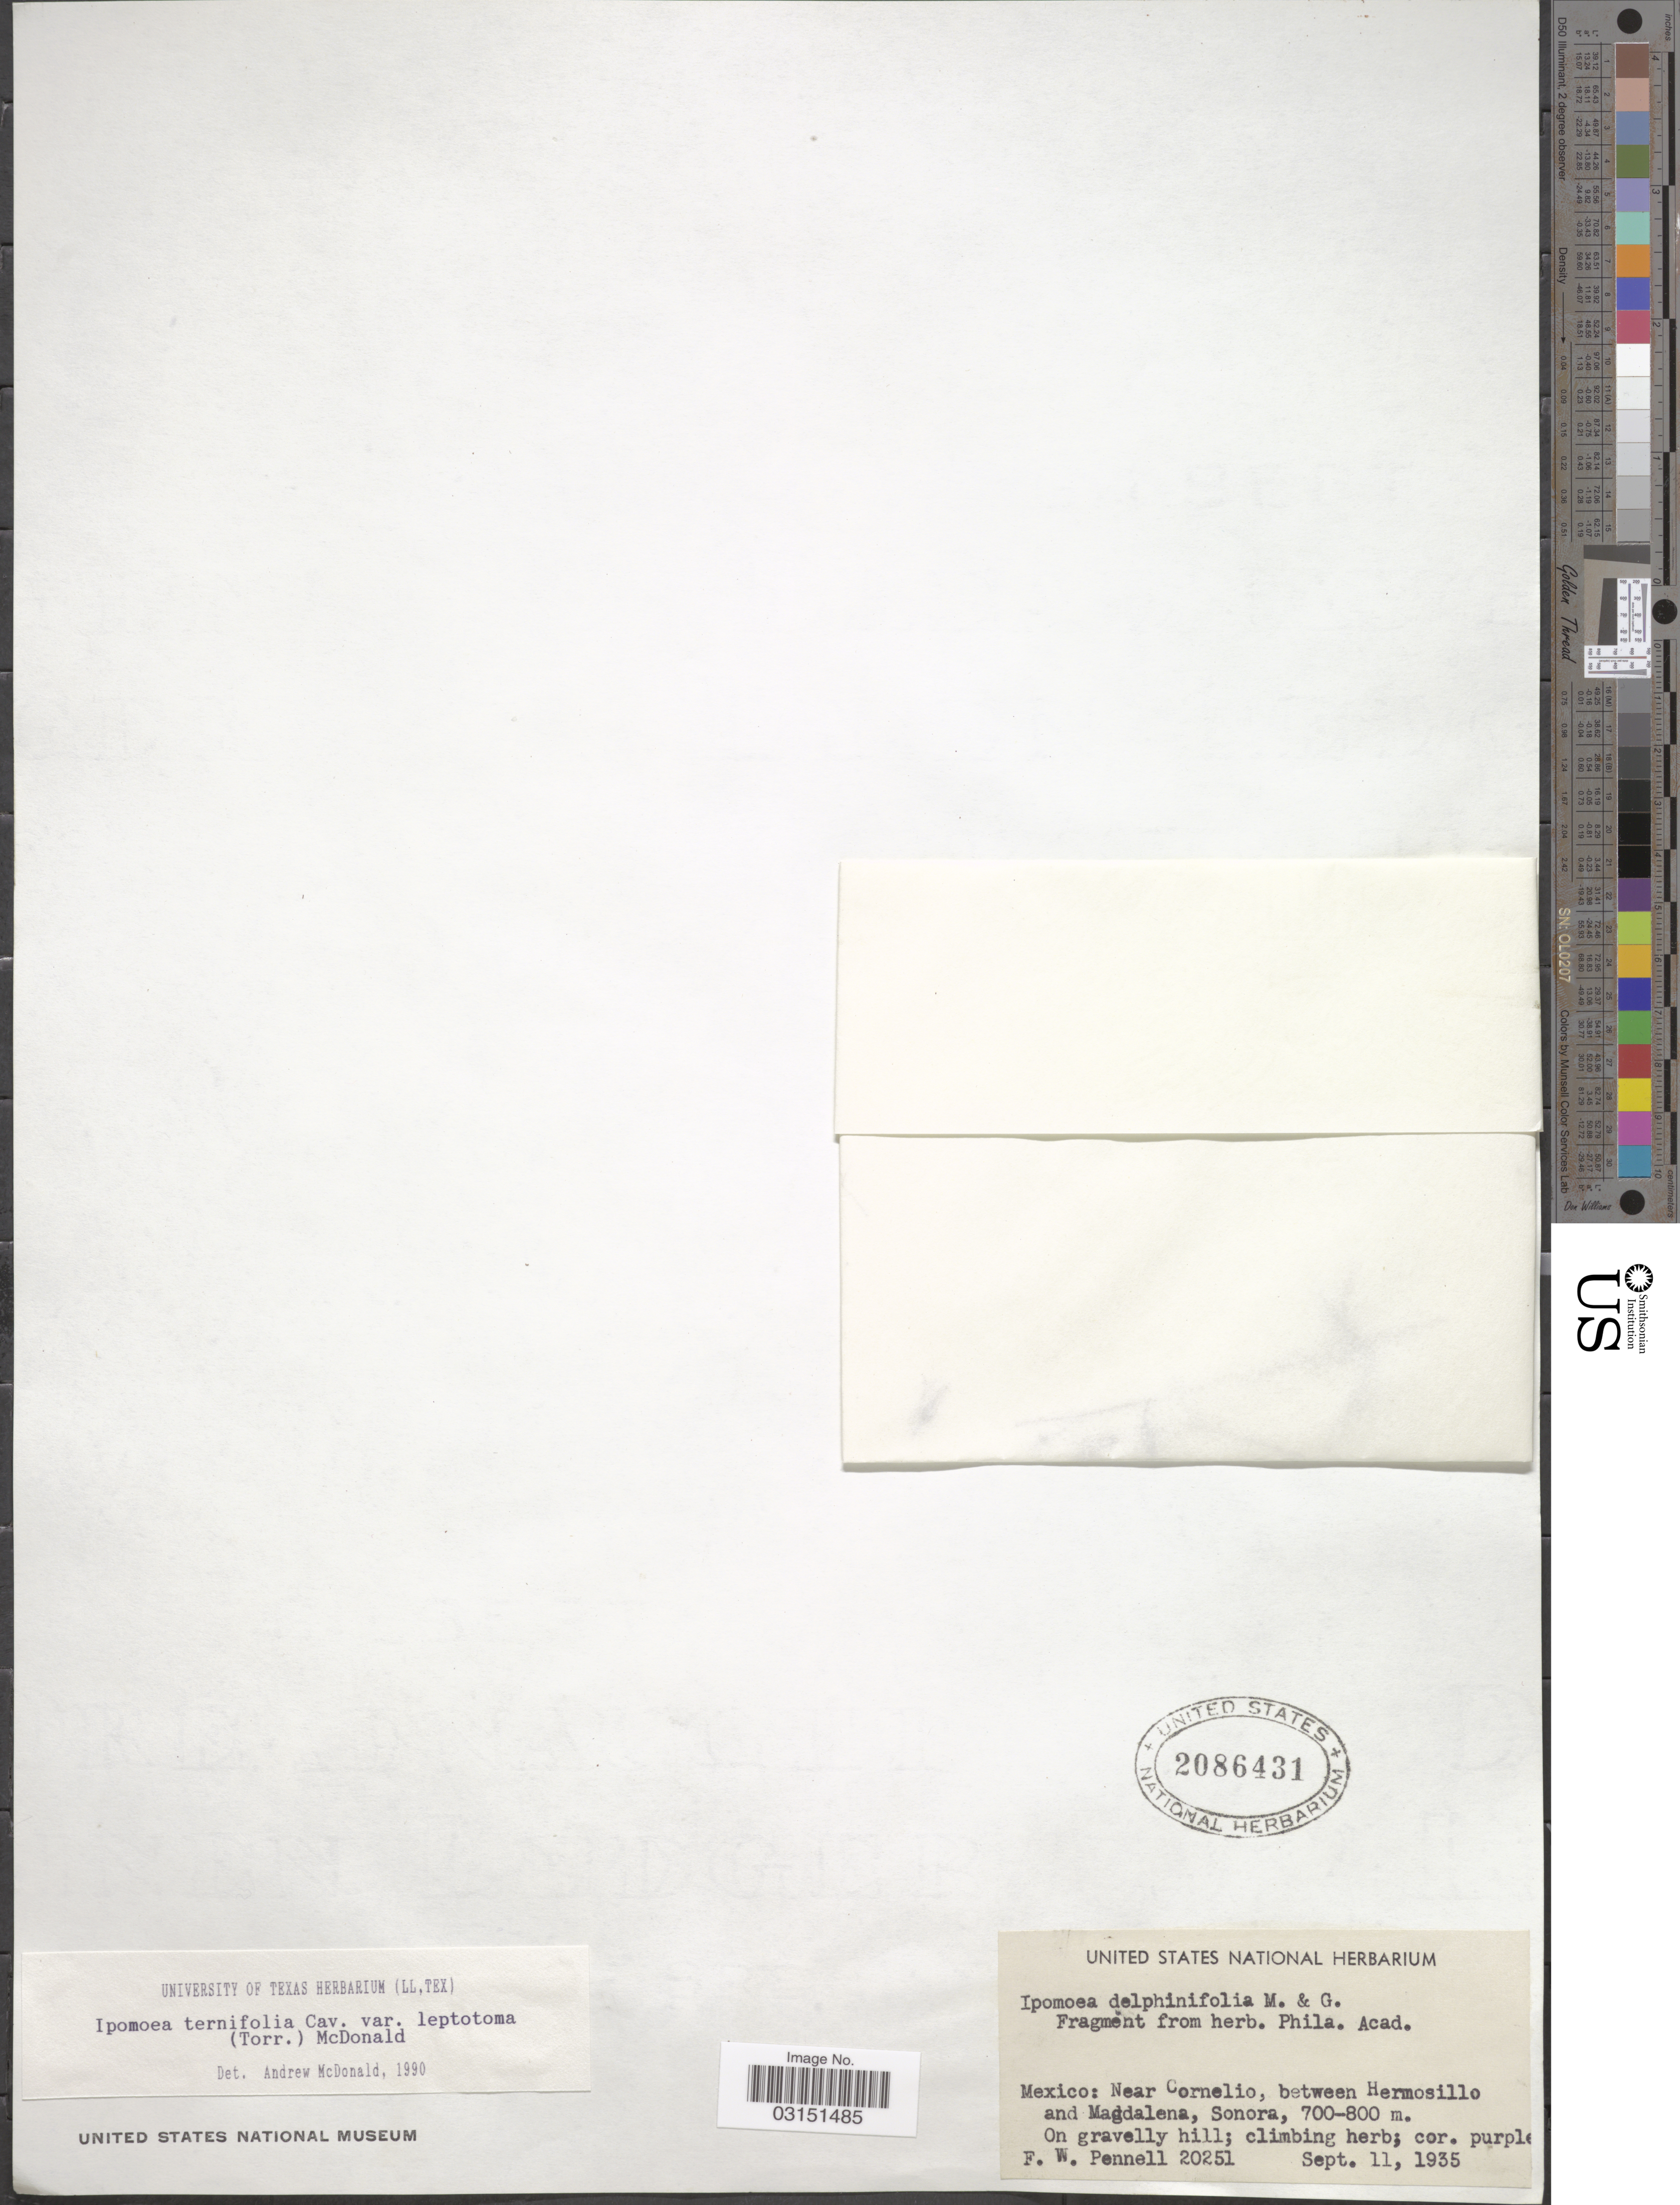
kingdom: Plantae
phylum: Tracheophyta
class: Magnoliopsida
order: Solanales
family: Convolvulaceae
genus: Ipomoea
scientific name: Ipomoea ternifolia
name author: Cav.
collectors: F. W. Pennell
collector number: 20251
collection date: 1935-09-11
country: Mexico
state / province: Sonora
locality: Near Cornelio, between Hermosillo and Magdalena.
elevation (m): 700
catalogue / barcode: US 2086431